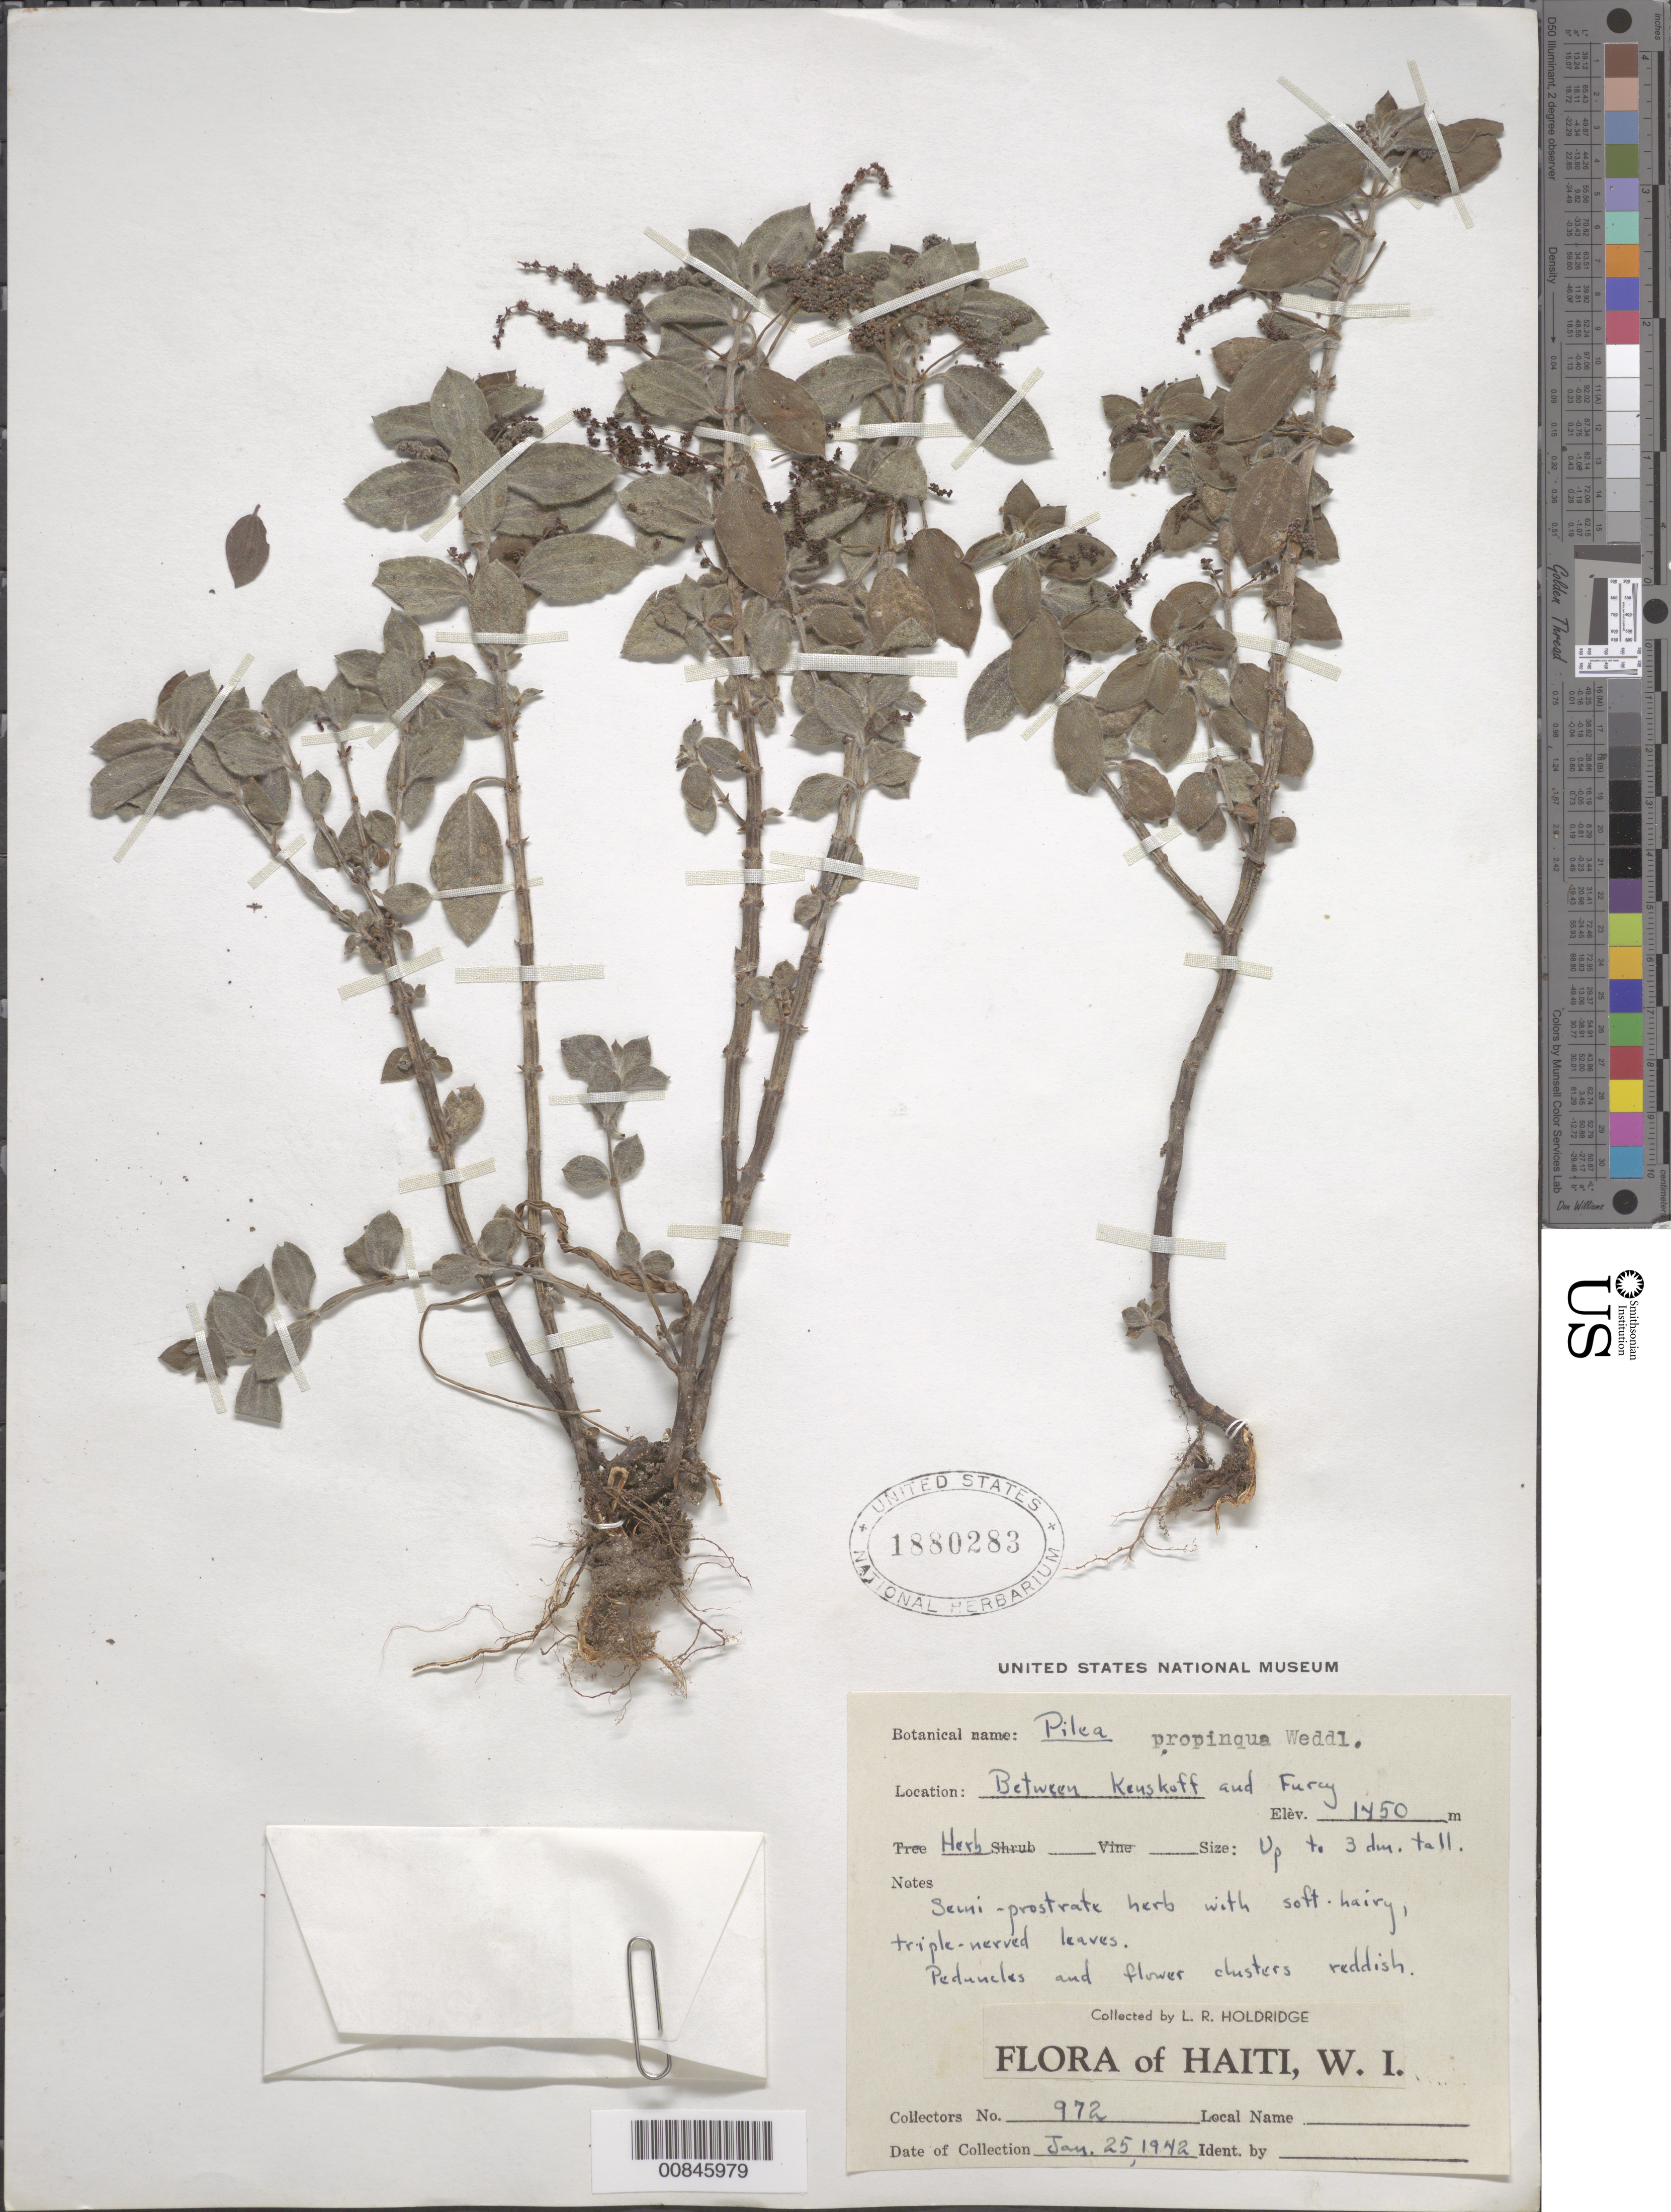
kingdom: Plantae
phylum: Tracheophyta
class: Magnoliopsida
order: Rosales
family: Urticaceae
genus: Pilea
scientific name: Pilea propinqua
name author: Wedd.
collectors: L. Holdridge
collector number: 972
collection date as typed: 25 Jan 1942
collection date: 1942-01-25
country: Haiti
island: Hispaniola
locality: Between Kenskkoff and Furcy.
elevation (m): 1450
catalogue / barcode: US 1880283